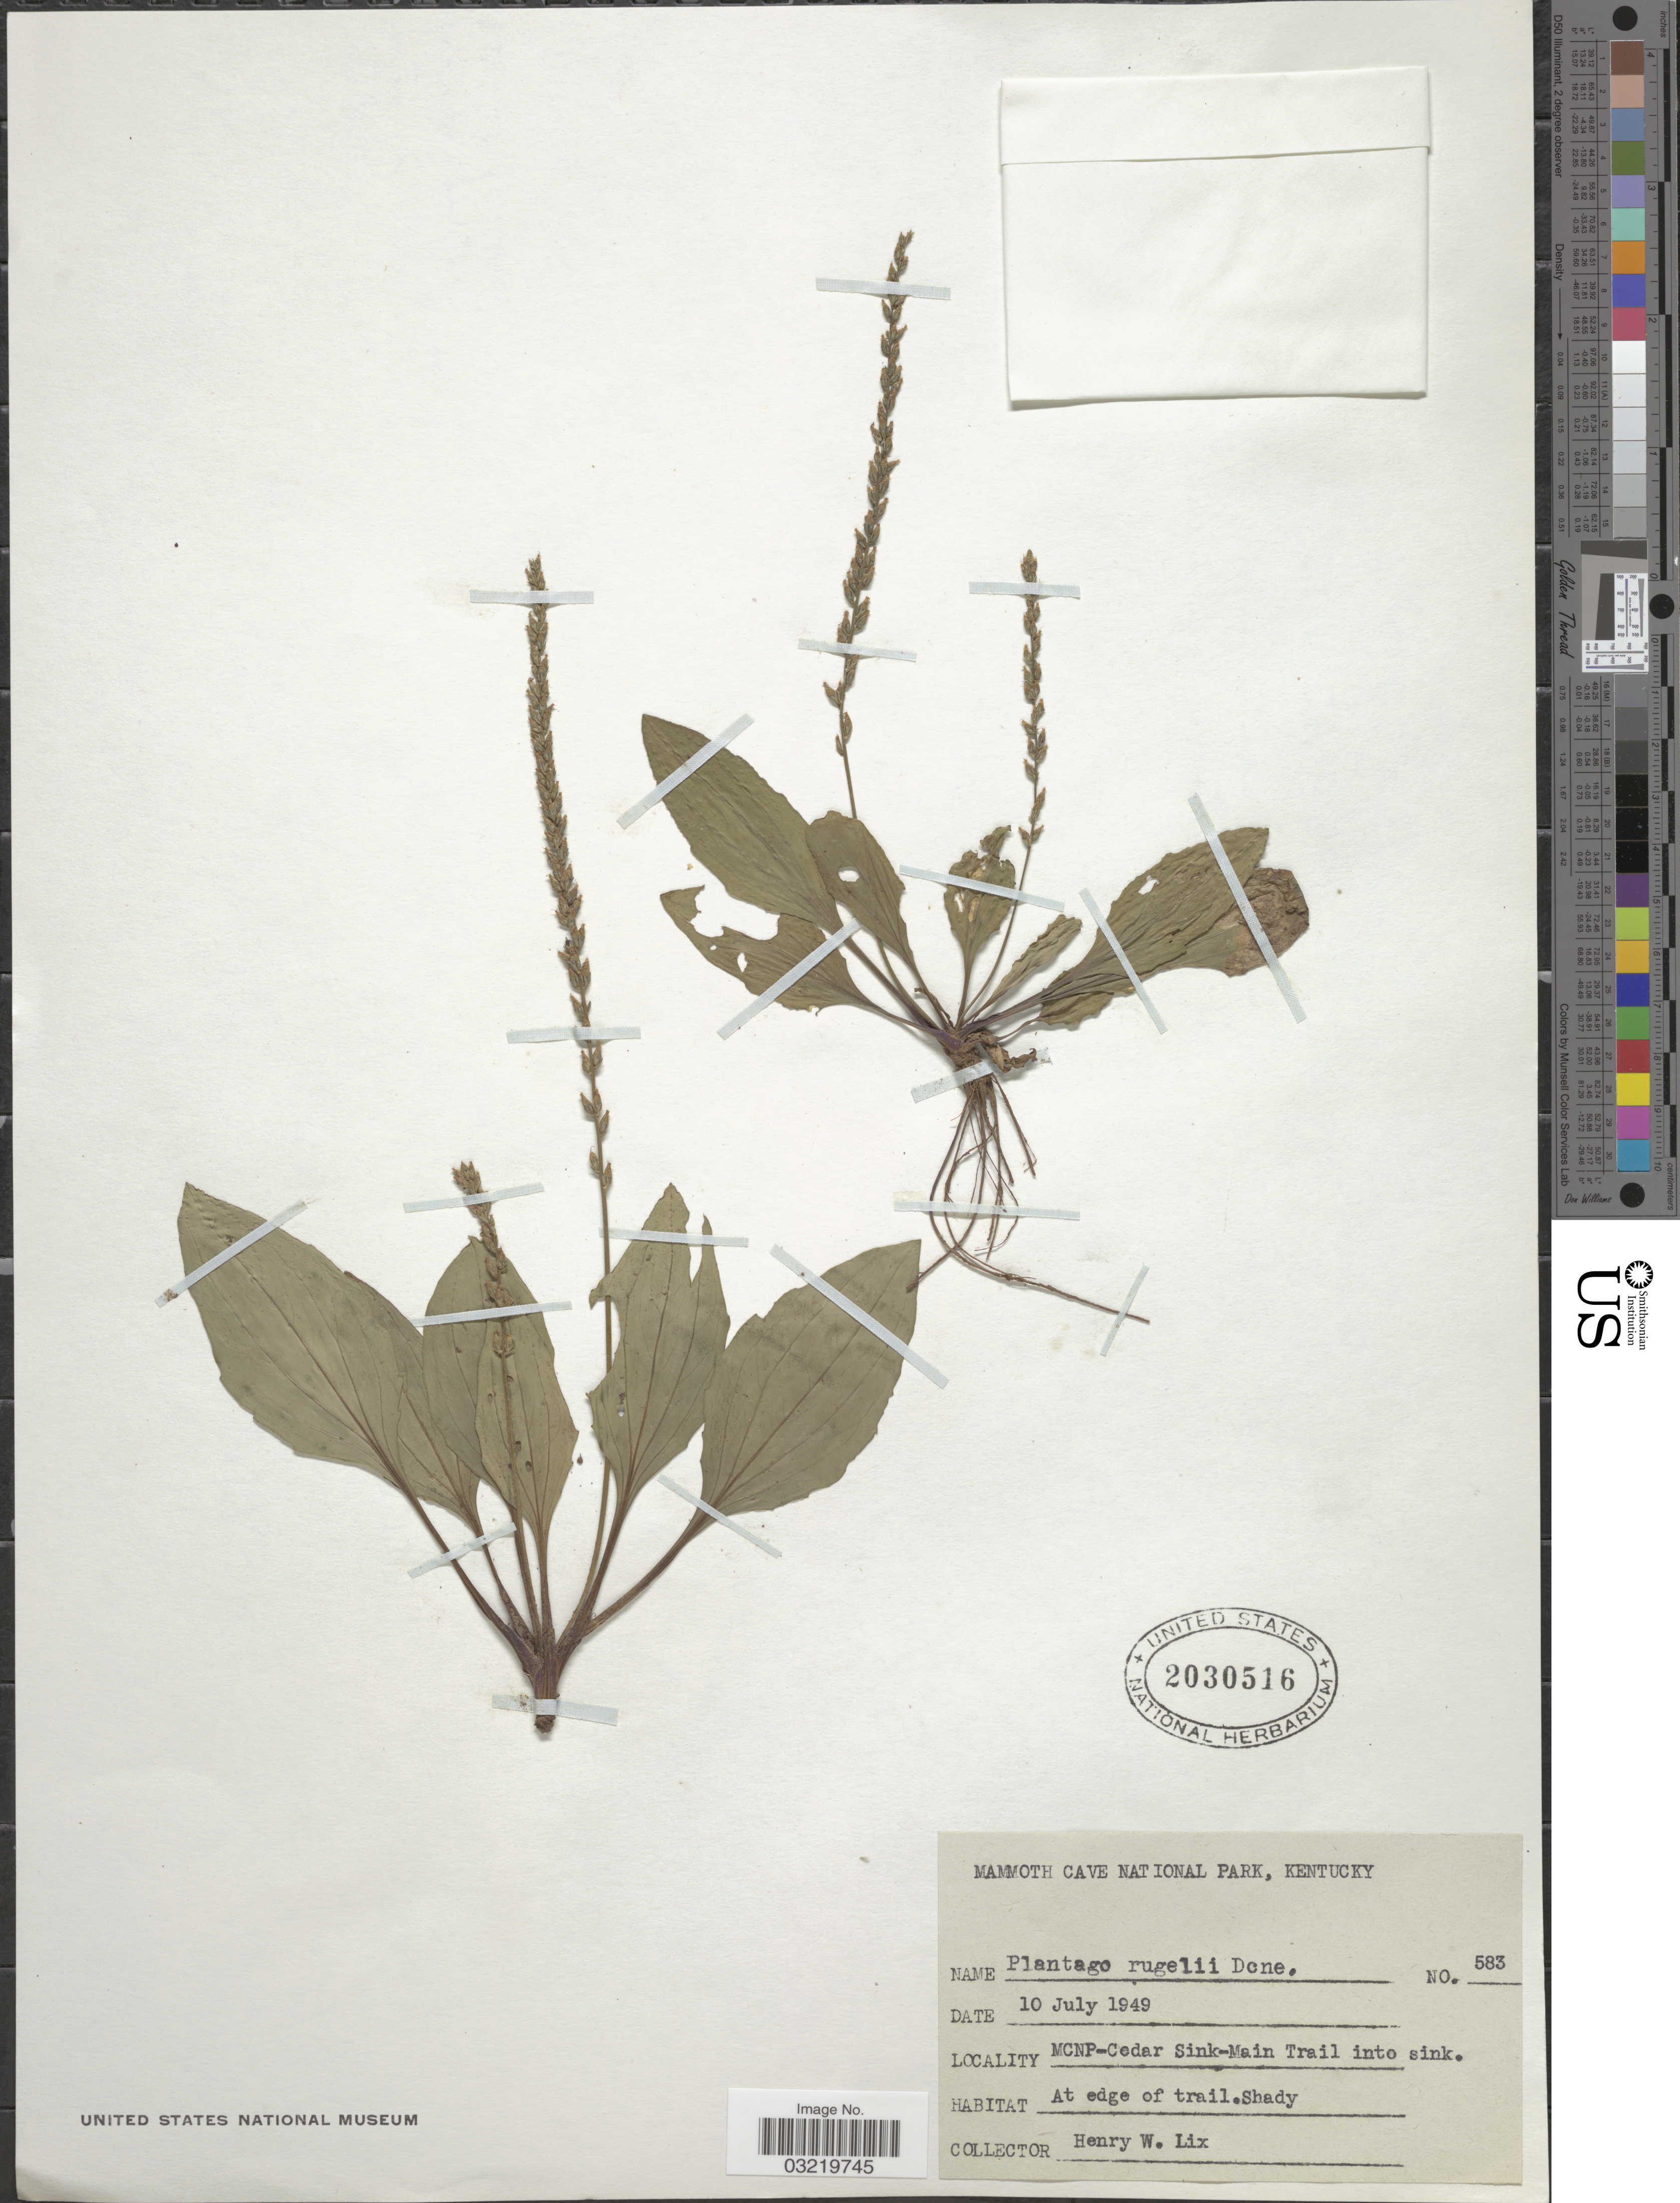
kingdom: Plantae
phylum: Tracheophyta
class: Magnoliopsida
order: Lamiales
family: Plantaginaceae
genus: Plantago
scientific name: Plantago rugelii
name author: Decne.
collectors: H. W. Lix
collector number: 583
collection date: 1949-07-10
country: United States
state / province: Kentucky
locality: Mammoth Cave National Park, MCNP-Cedar Sink-Main Trail into sink.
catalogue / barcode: US 2030516